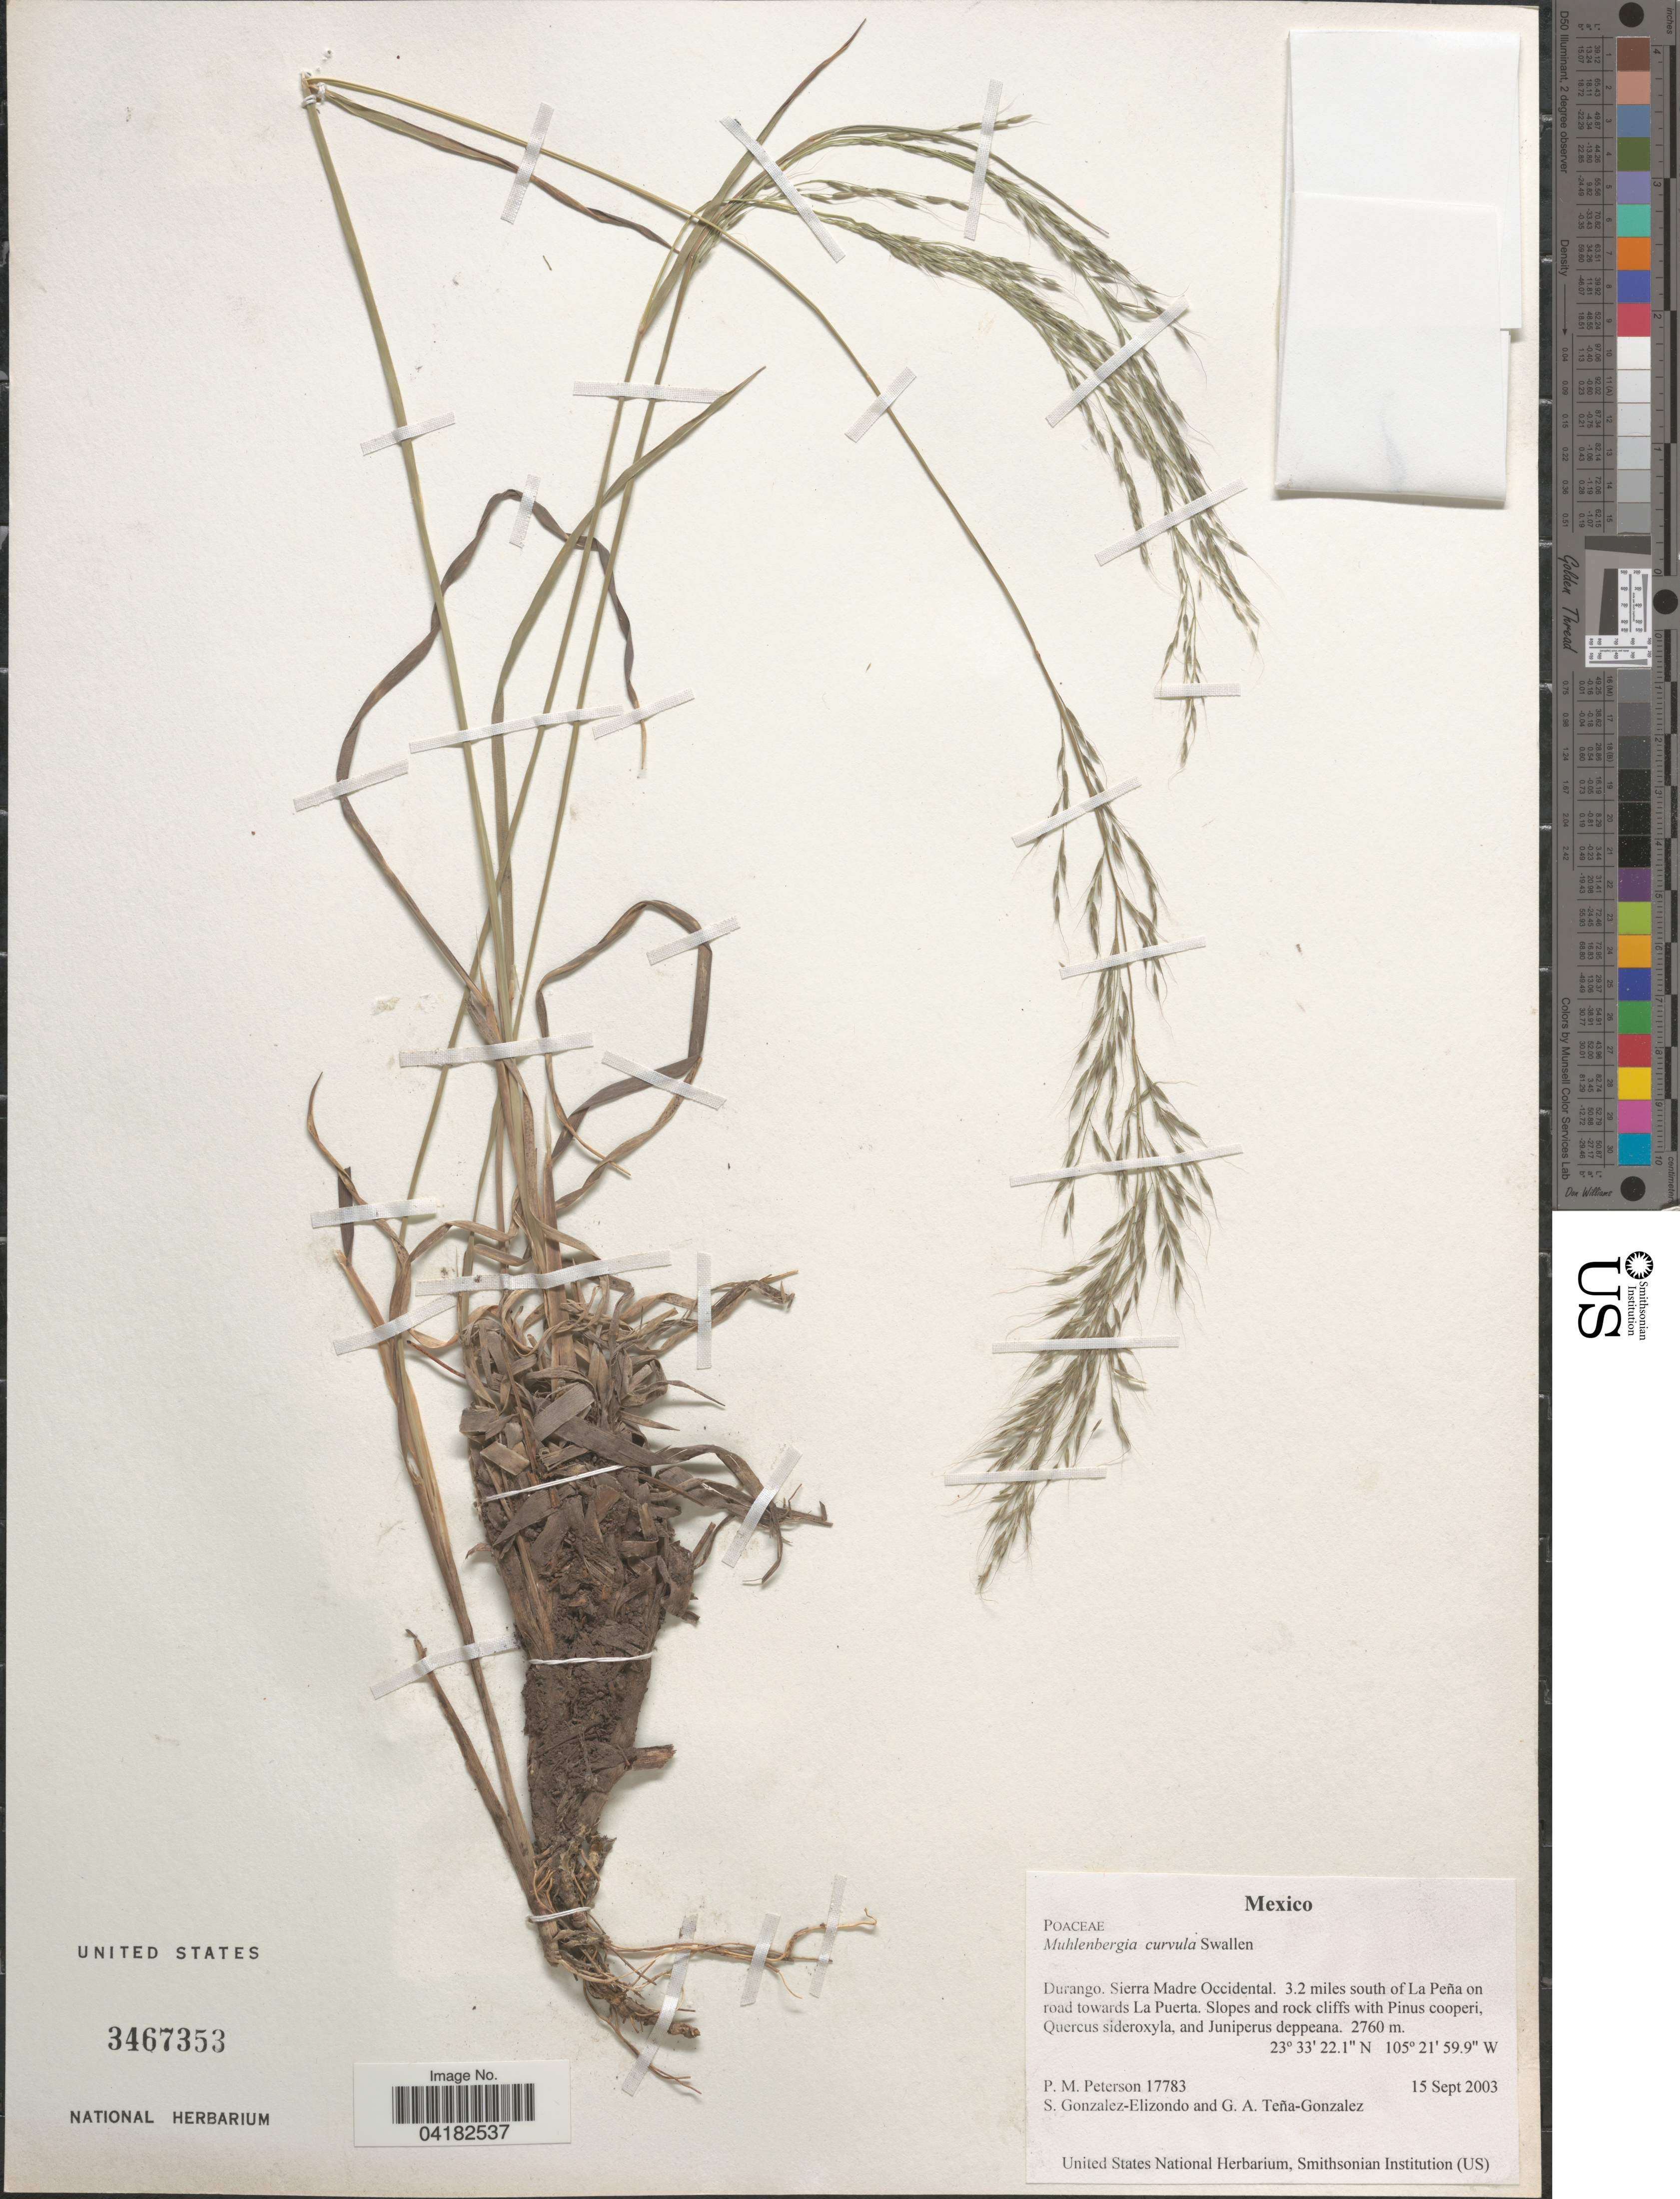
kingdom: Plantae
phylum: Tracheophyta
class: Liliopsida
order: Poales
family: Poaceae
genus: Muhlenbergia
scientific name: Muhlenbergia curvula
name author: Swallen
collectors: P. M. Peterson, S. Gonzalez-Elizondo & G. Teña-Gonzalez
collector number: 17783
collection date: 2003-09-15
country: Mexico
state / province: Durango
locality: Sierra Madre Occidental. 3.5 miles south of La Peña on road towards La Puerta.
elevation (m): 2760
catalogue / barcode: US 3467353